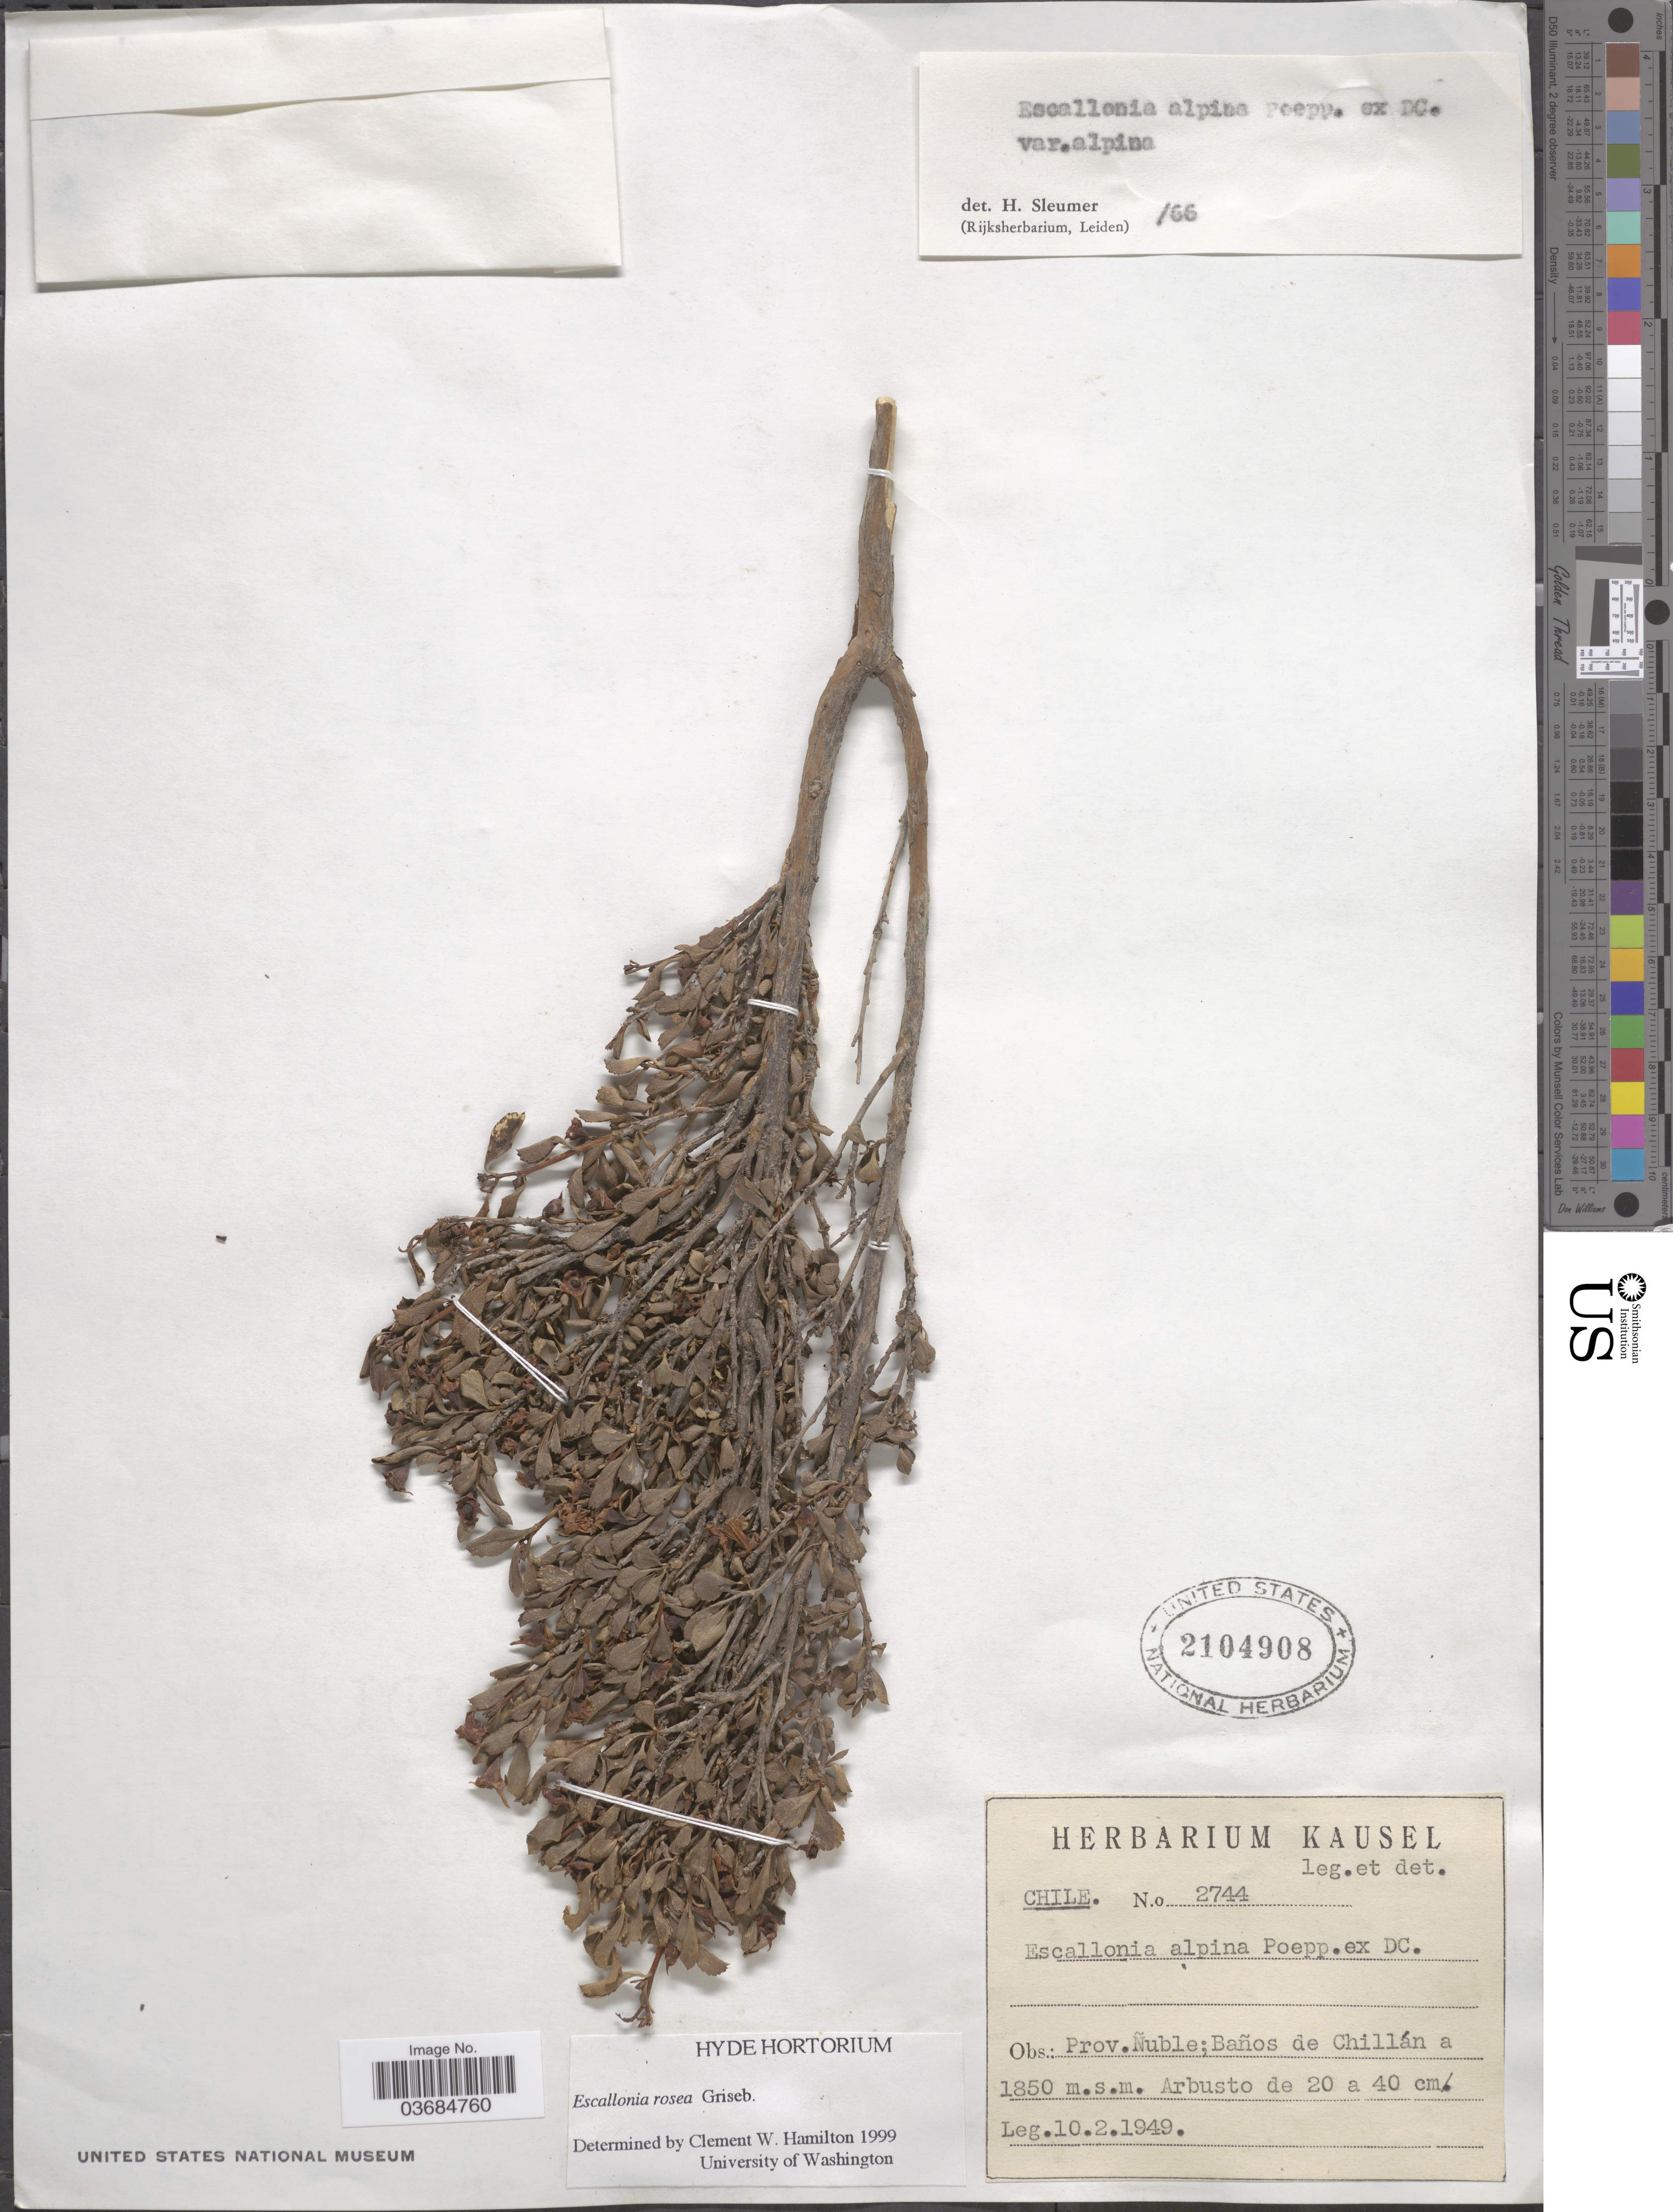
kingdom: Plantae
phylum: Tracheophyta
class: Magnoliopsida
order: Escalloniales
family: Escalloniaceae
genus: Escallonia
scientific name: Escallonia rosea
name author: Griseb.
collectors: Ex herb. Kausel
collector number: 2744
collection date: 1949-02-10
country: Chile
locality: Prov. Ñuble; Baños de Chillán.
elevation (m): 1850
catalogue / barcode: US 2104908